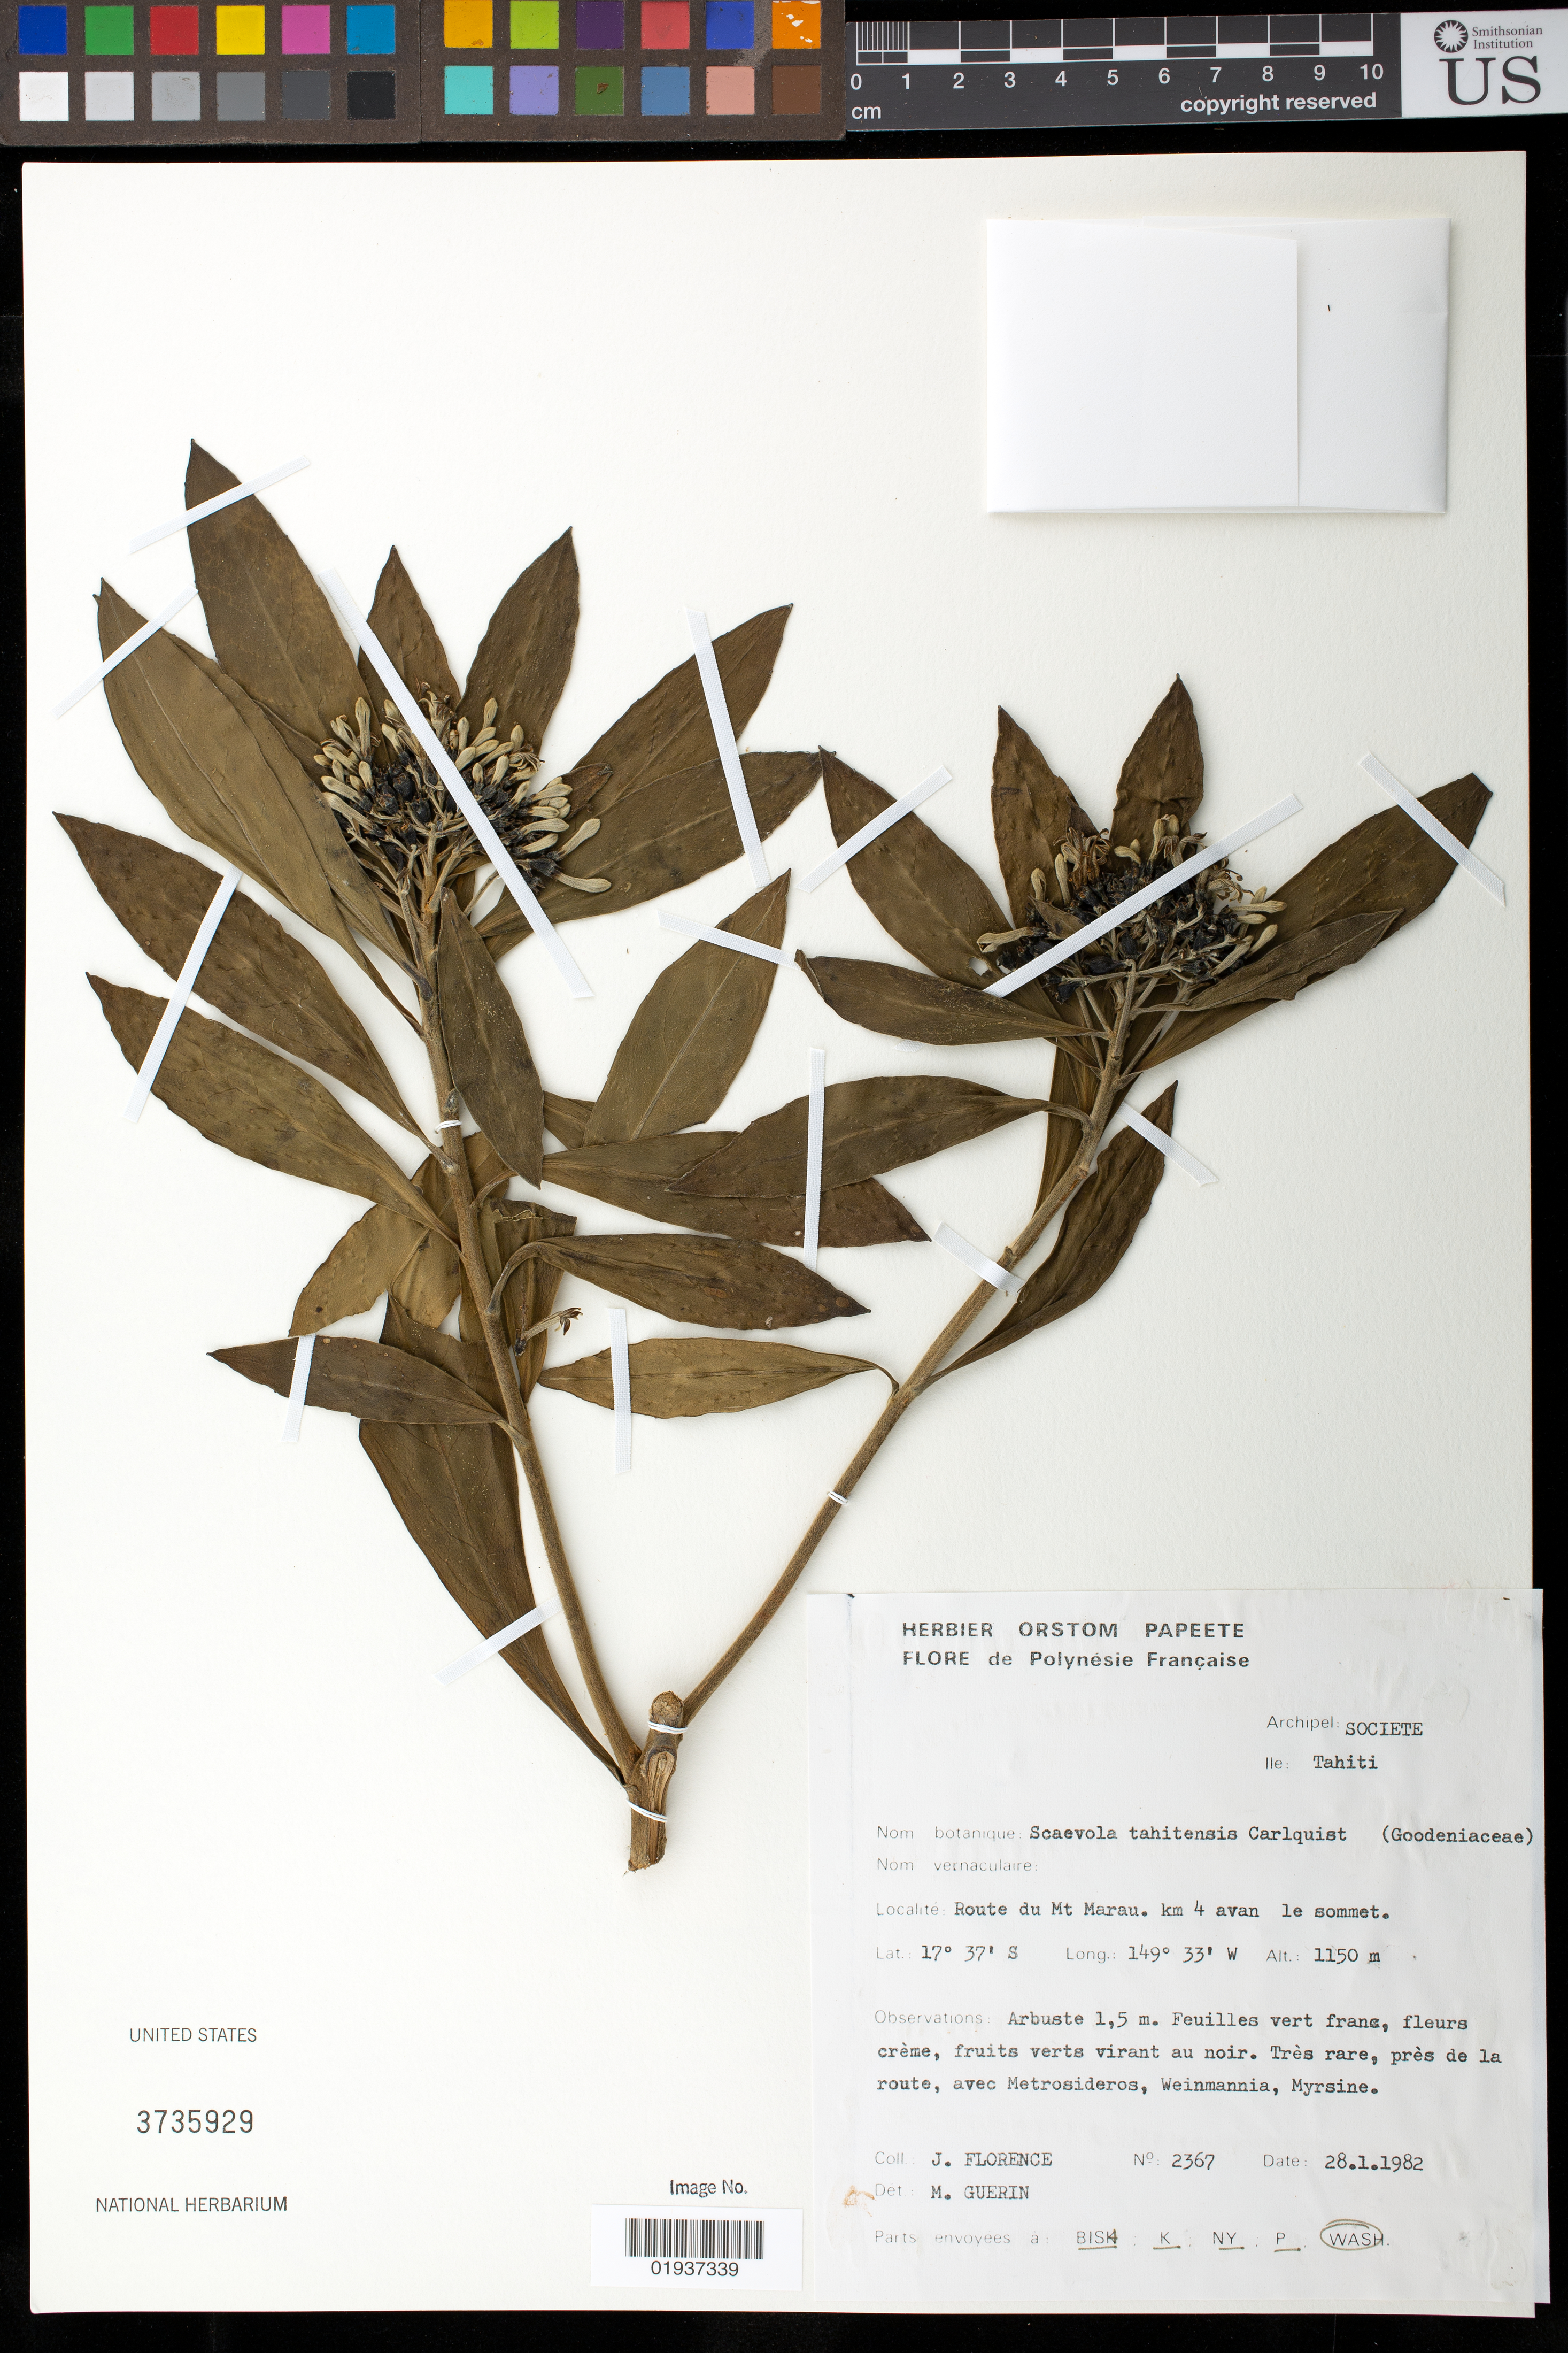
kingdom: Plantae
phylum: Tracheophyta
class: Magnoliopsida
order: Asterales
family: Goodeniaceae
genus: Scaevola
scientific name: Scaevola tahitensis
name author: Carlquist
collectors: J. Florence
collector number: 2367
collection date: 1982-01-28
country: French Polynesia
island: Tahiti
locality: Societe, Ile: Tahiti, Route du Mt Marau, km, 4 avan le sommet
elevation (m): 1150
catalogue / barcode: US 3735929